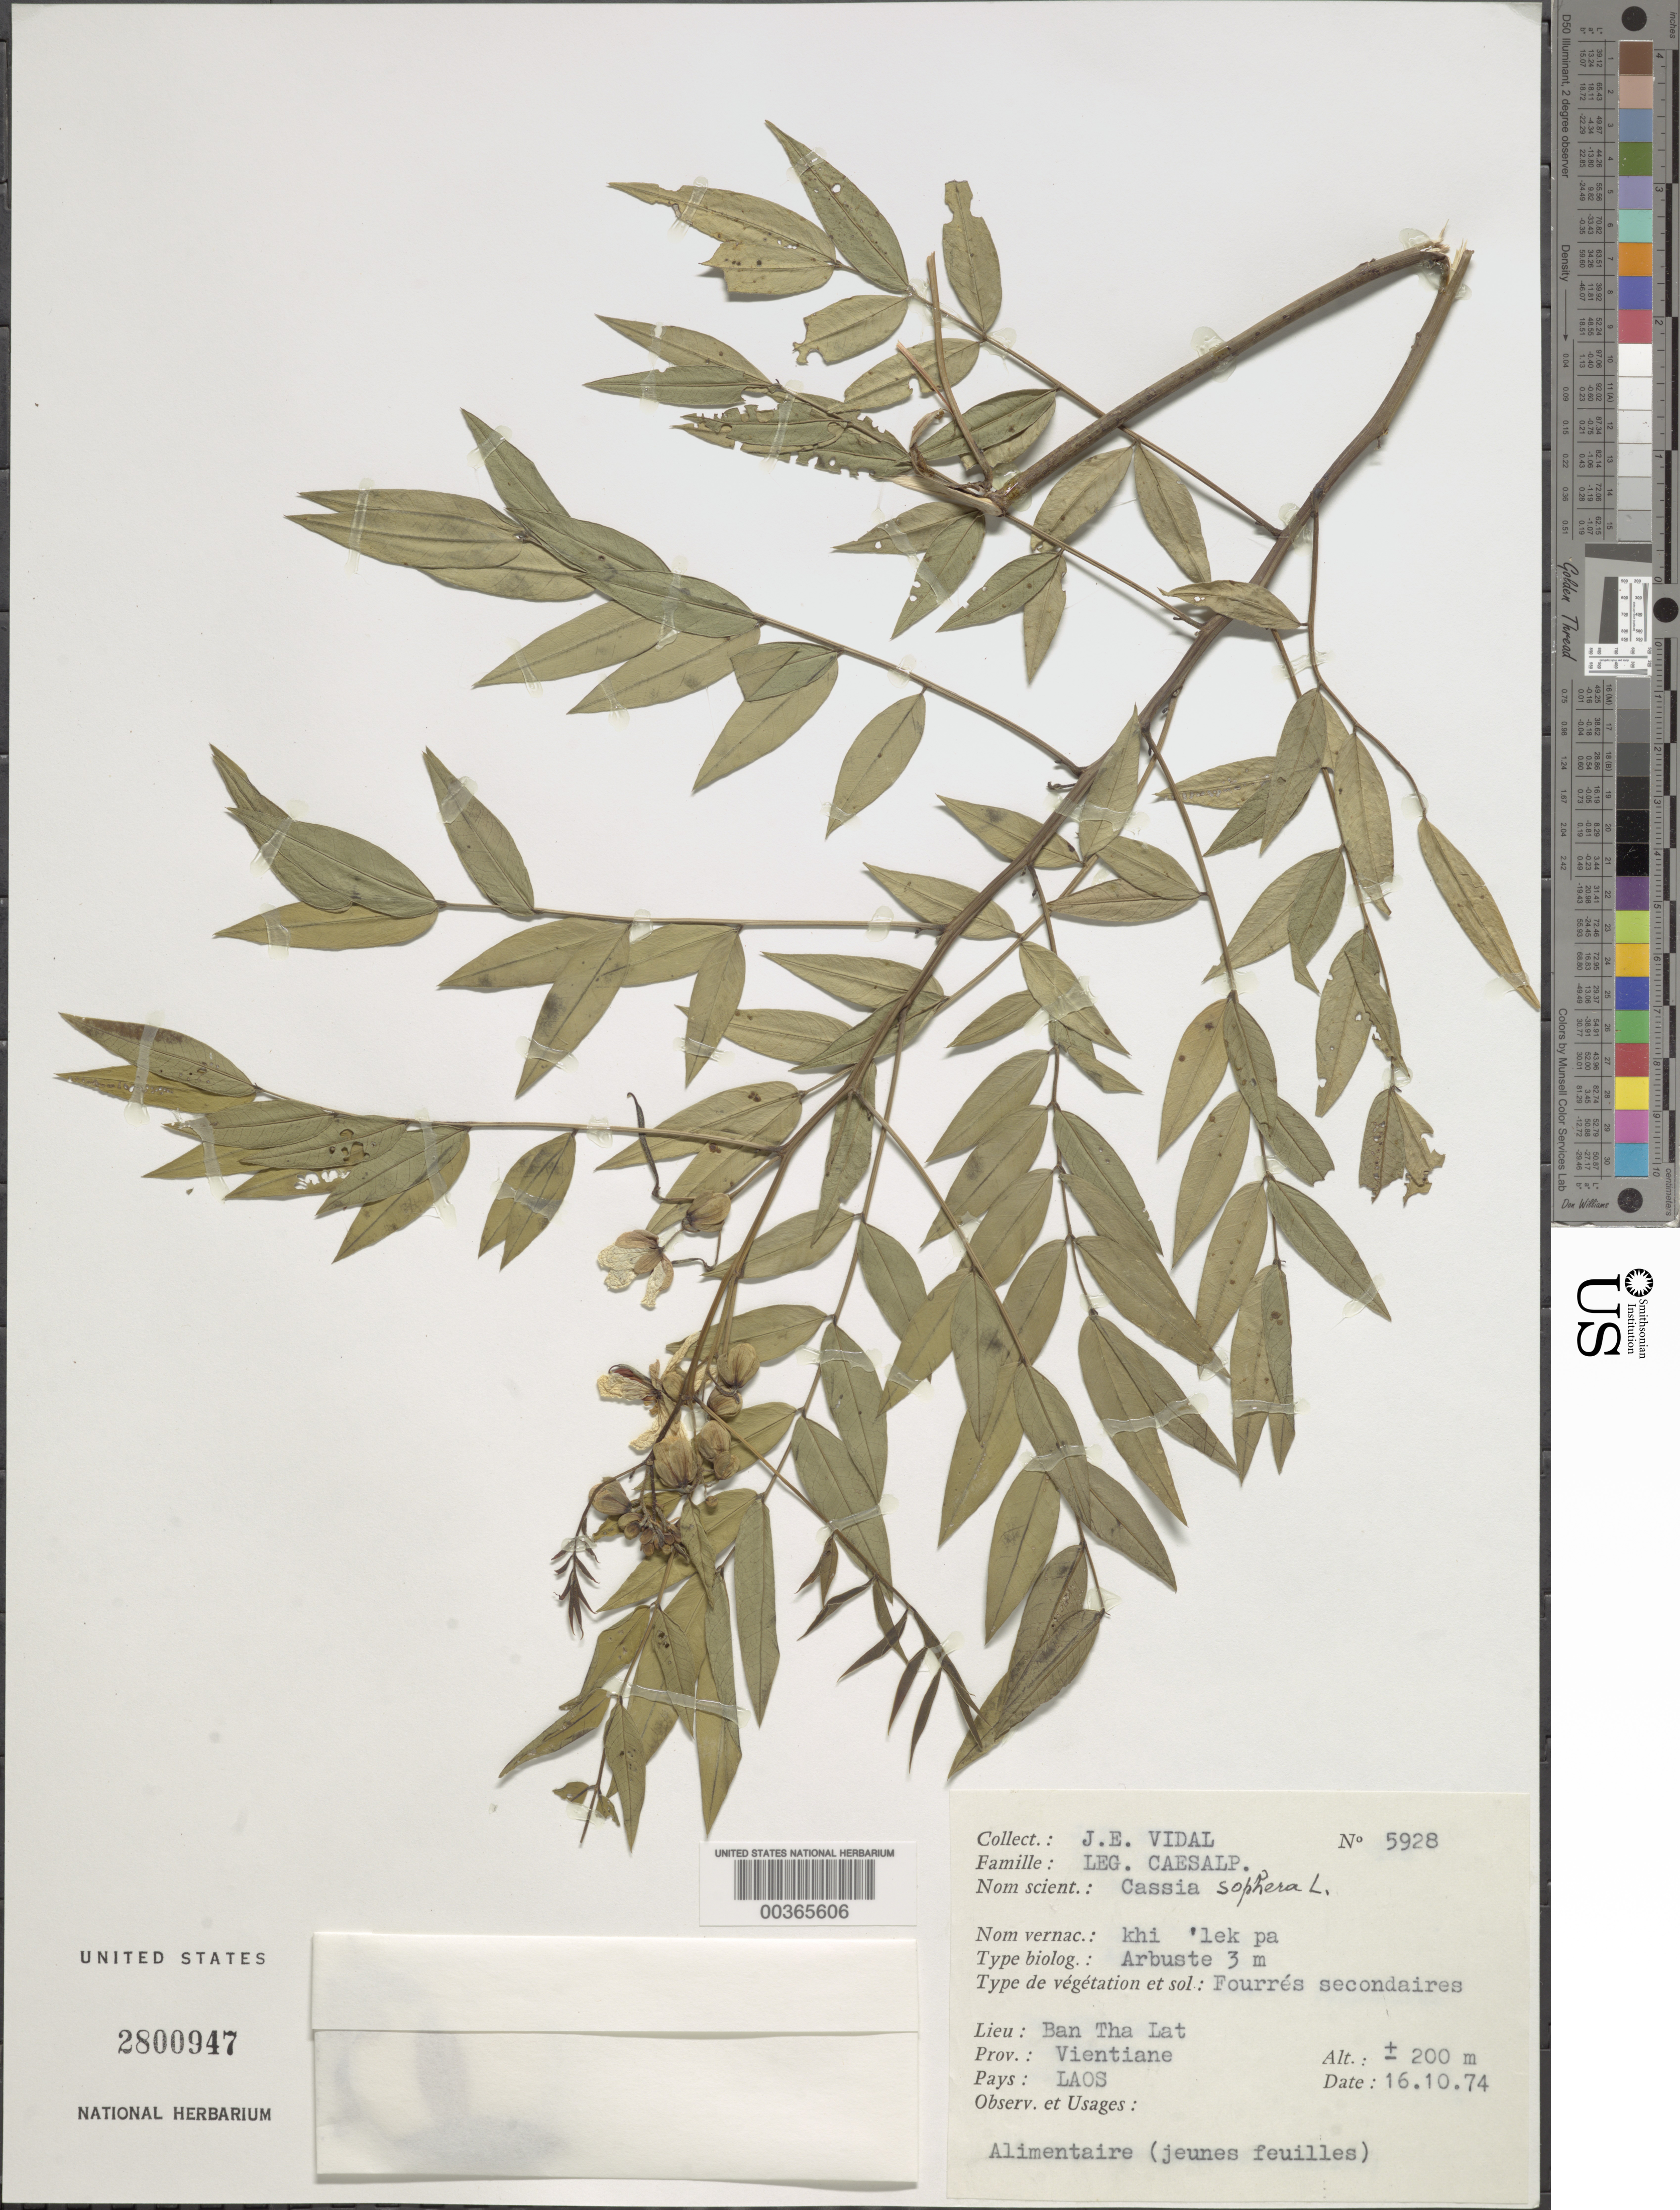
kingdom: Plantae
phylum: Tracheophyta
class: Magnoliopsida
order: Fabales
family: Fabaceae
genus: Senna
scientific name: Senna sophera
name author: (L.) Roxb.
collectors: J. E. Vidal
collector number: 5928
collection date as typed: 16 Oct 1974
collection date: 1974-10-16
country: Laos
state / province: Viangchan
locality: Ban tha lat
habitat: Fourres secondaires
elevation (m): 200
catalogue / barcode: US 2800947